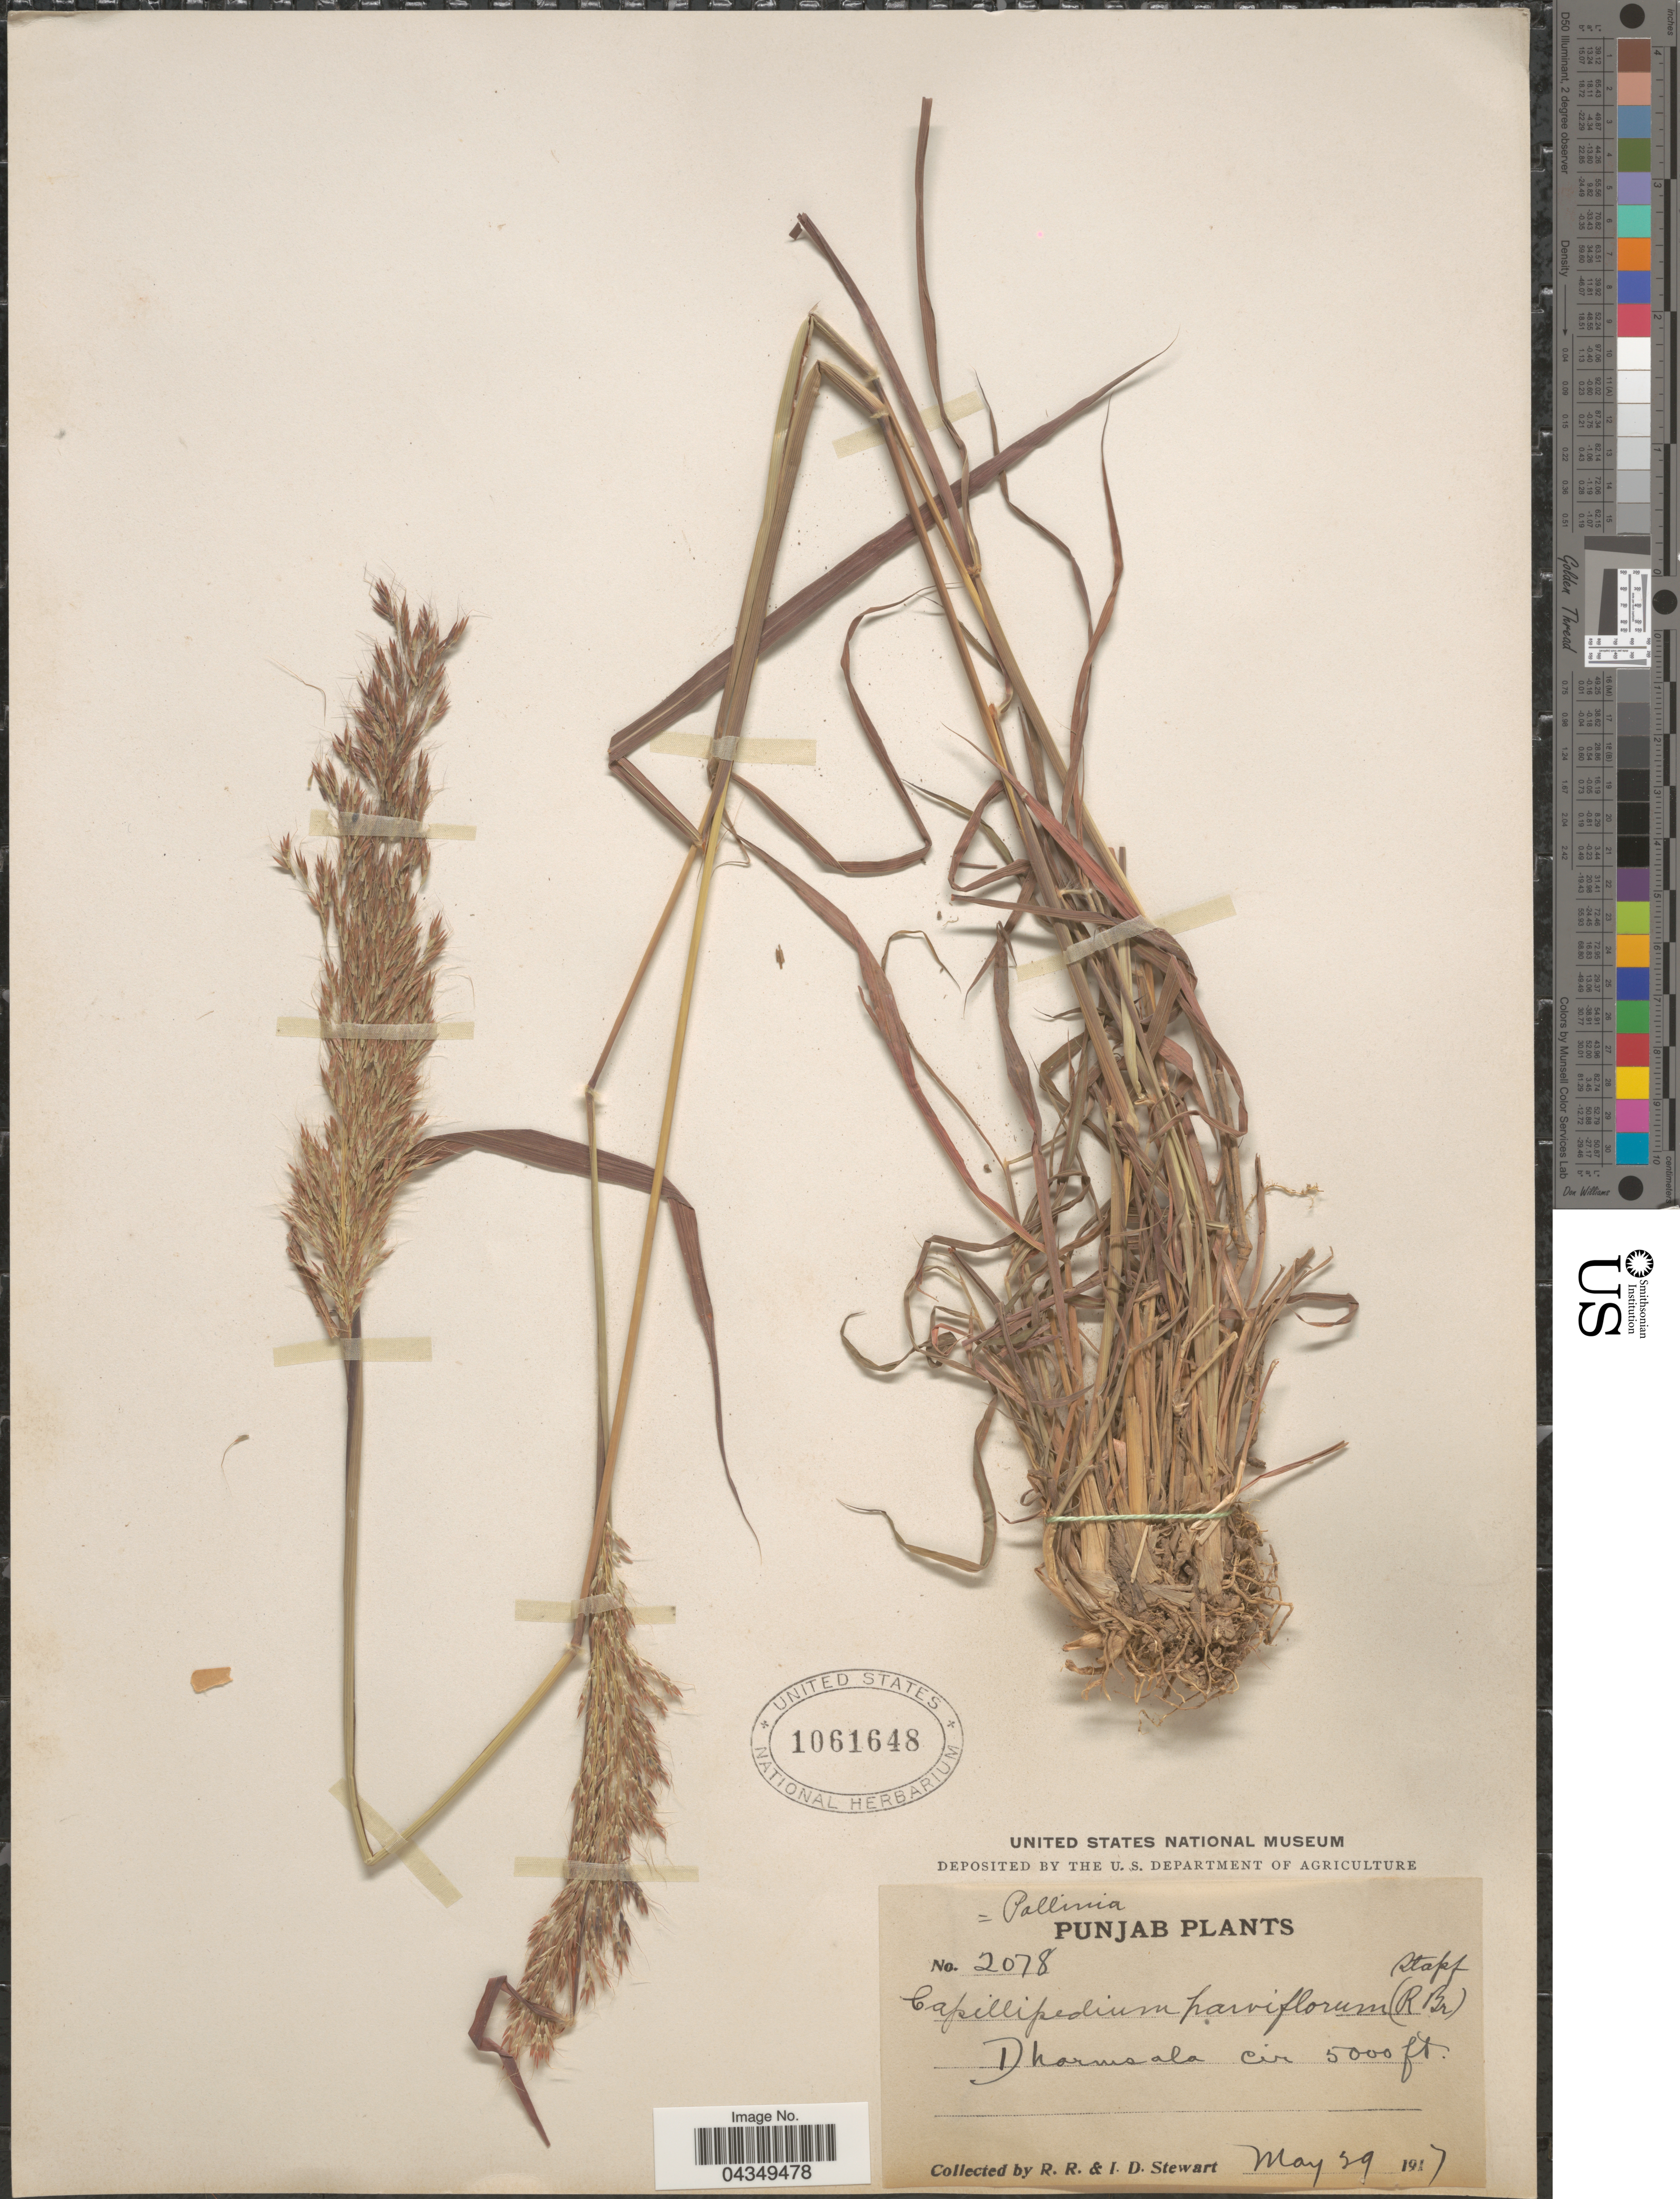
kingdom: Plantae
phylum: Tracheophyta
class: Liliopsida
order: Poales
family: Poaceae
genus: Capillipedium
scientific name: Capillipedium parviflorum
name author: (R. Br.) Stapf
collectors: R. Stewart & I. Stewart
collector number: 2078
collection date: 1917-05-29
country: India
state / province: Himachal Pradesh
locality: Dharmsala.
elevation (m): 1524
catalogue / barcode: US 1061648